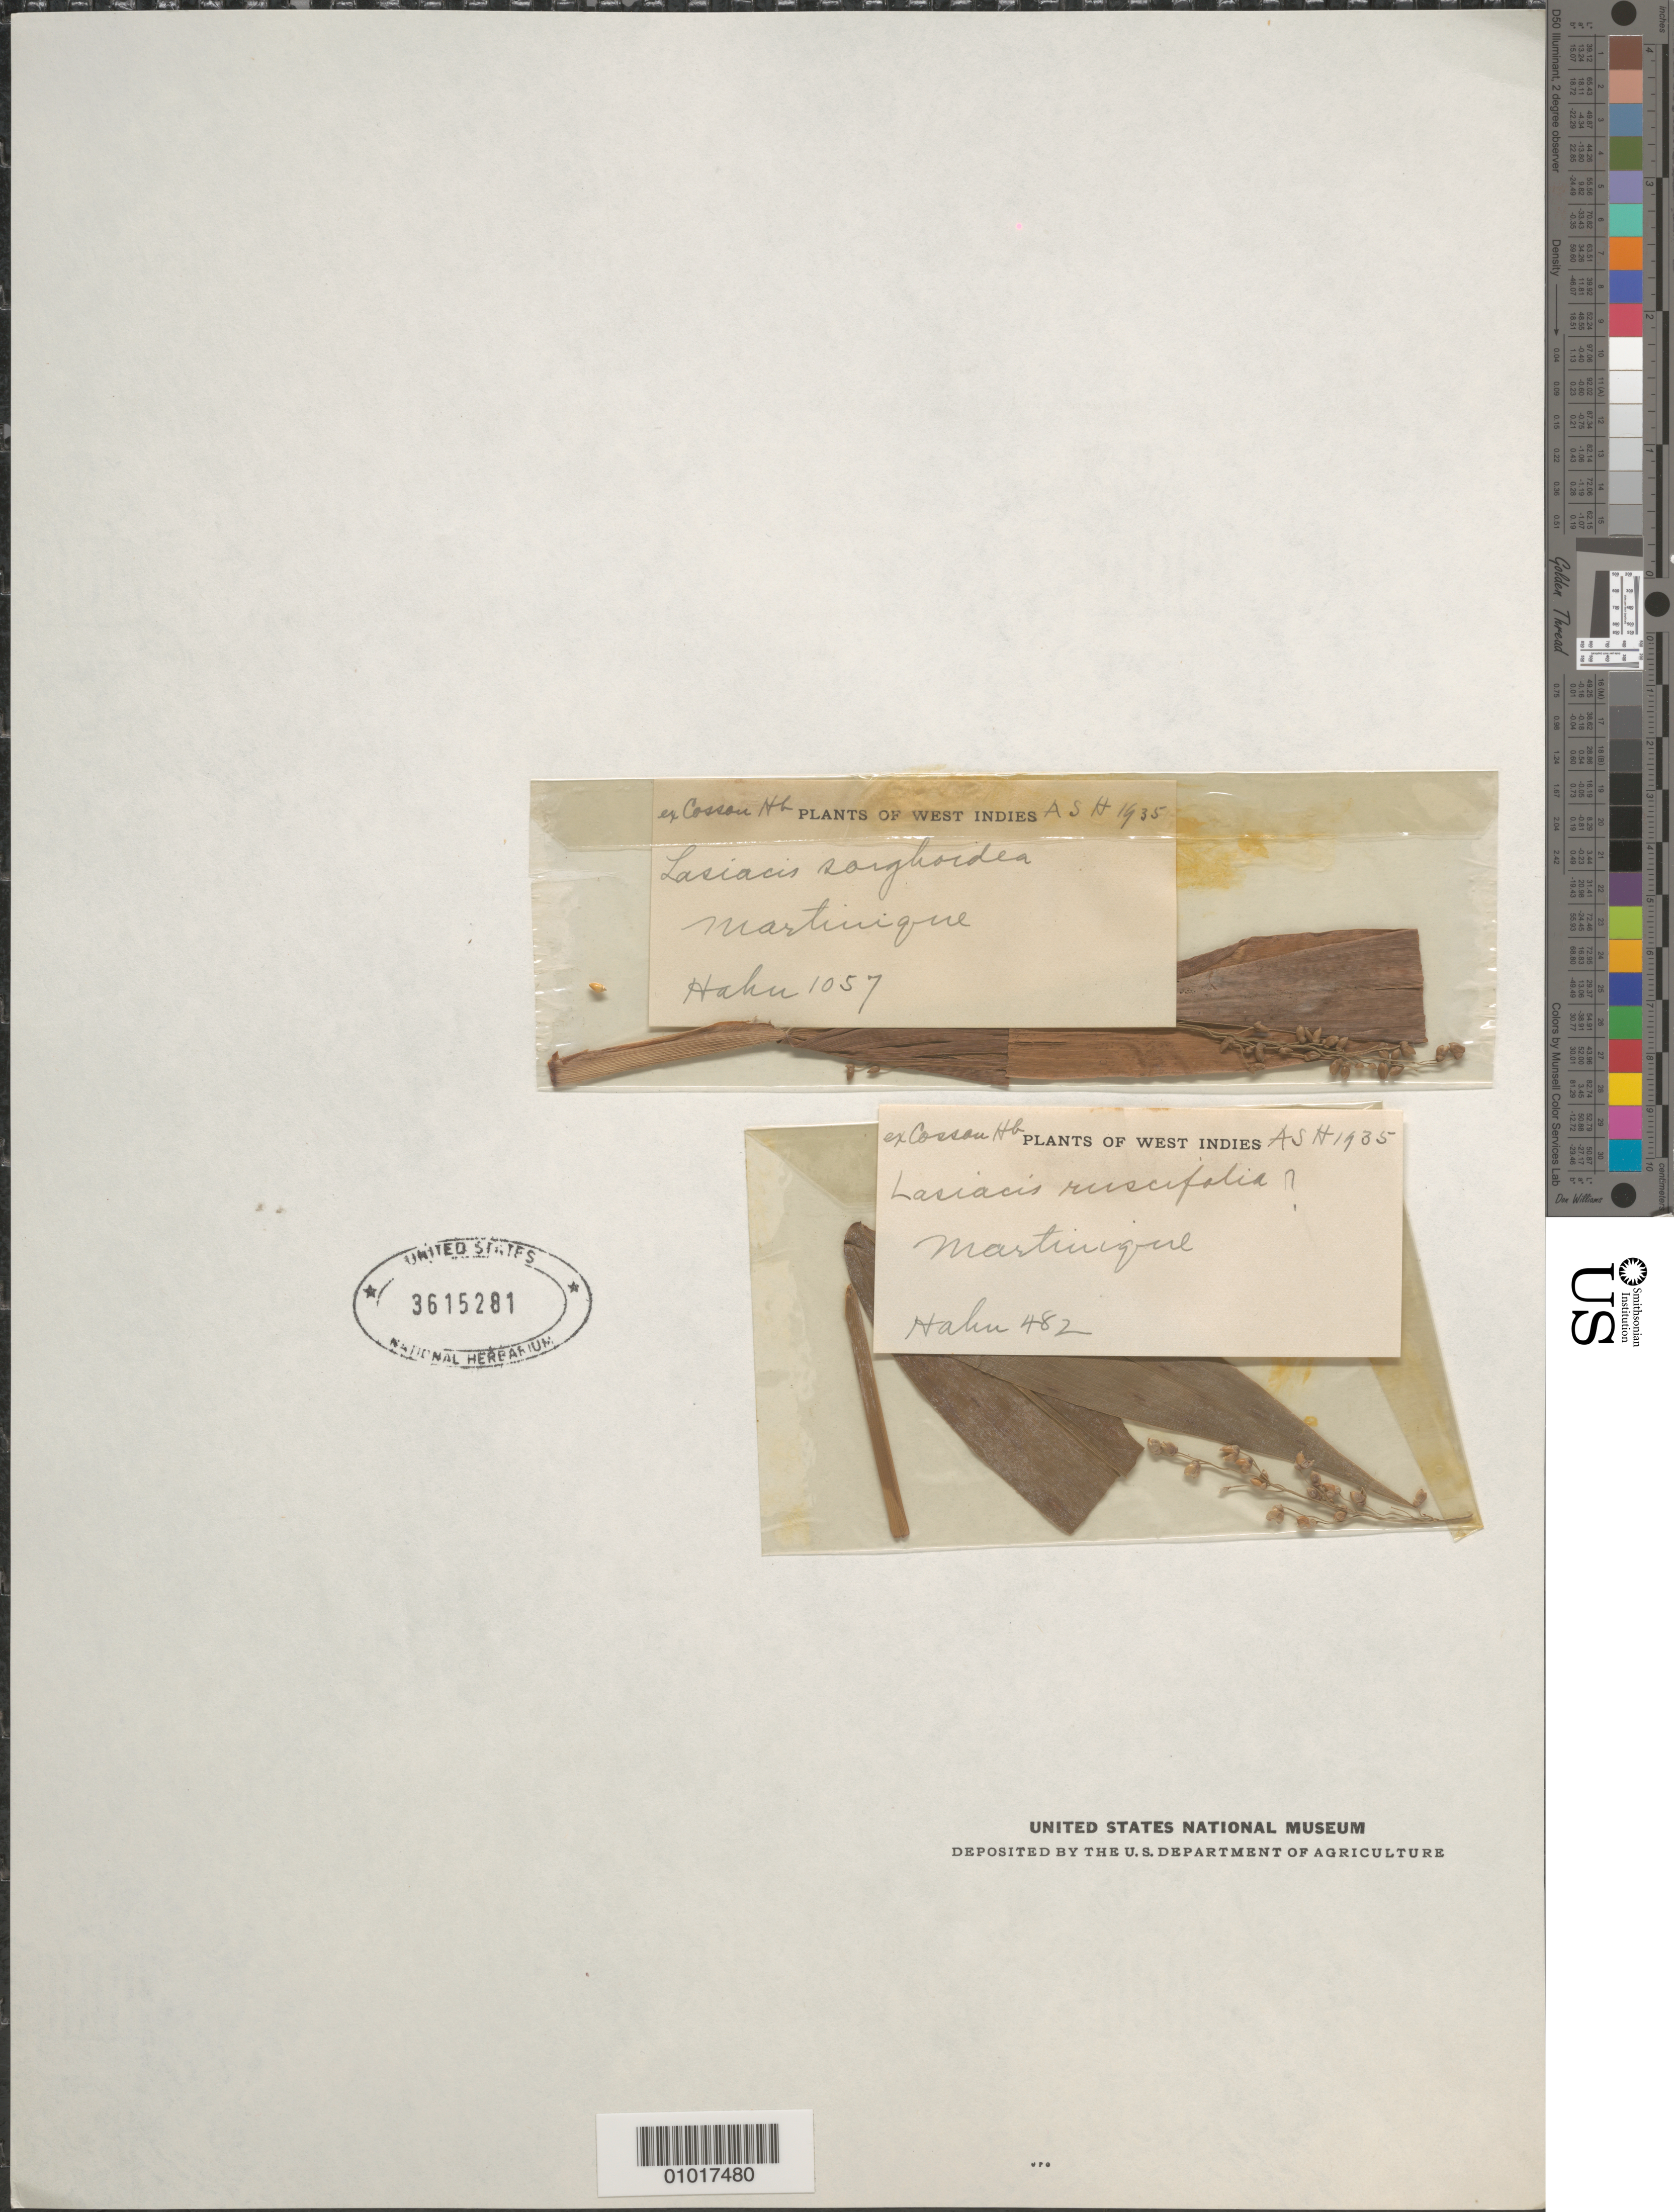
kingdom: Plantae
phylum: Tracheophyta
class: Liliopsida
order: Poales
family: Poaceae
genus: Lasiacis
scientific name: Lasiacis ruscifolia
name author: (Kunth) Hitchc.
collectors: G. Hahn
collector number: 482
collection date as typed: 01 Jan 1935 to 31 Dec 1935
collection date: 1935-01-01/1935-12-31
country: Martinique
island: Martinique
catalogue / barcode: US 3615281